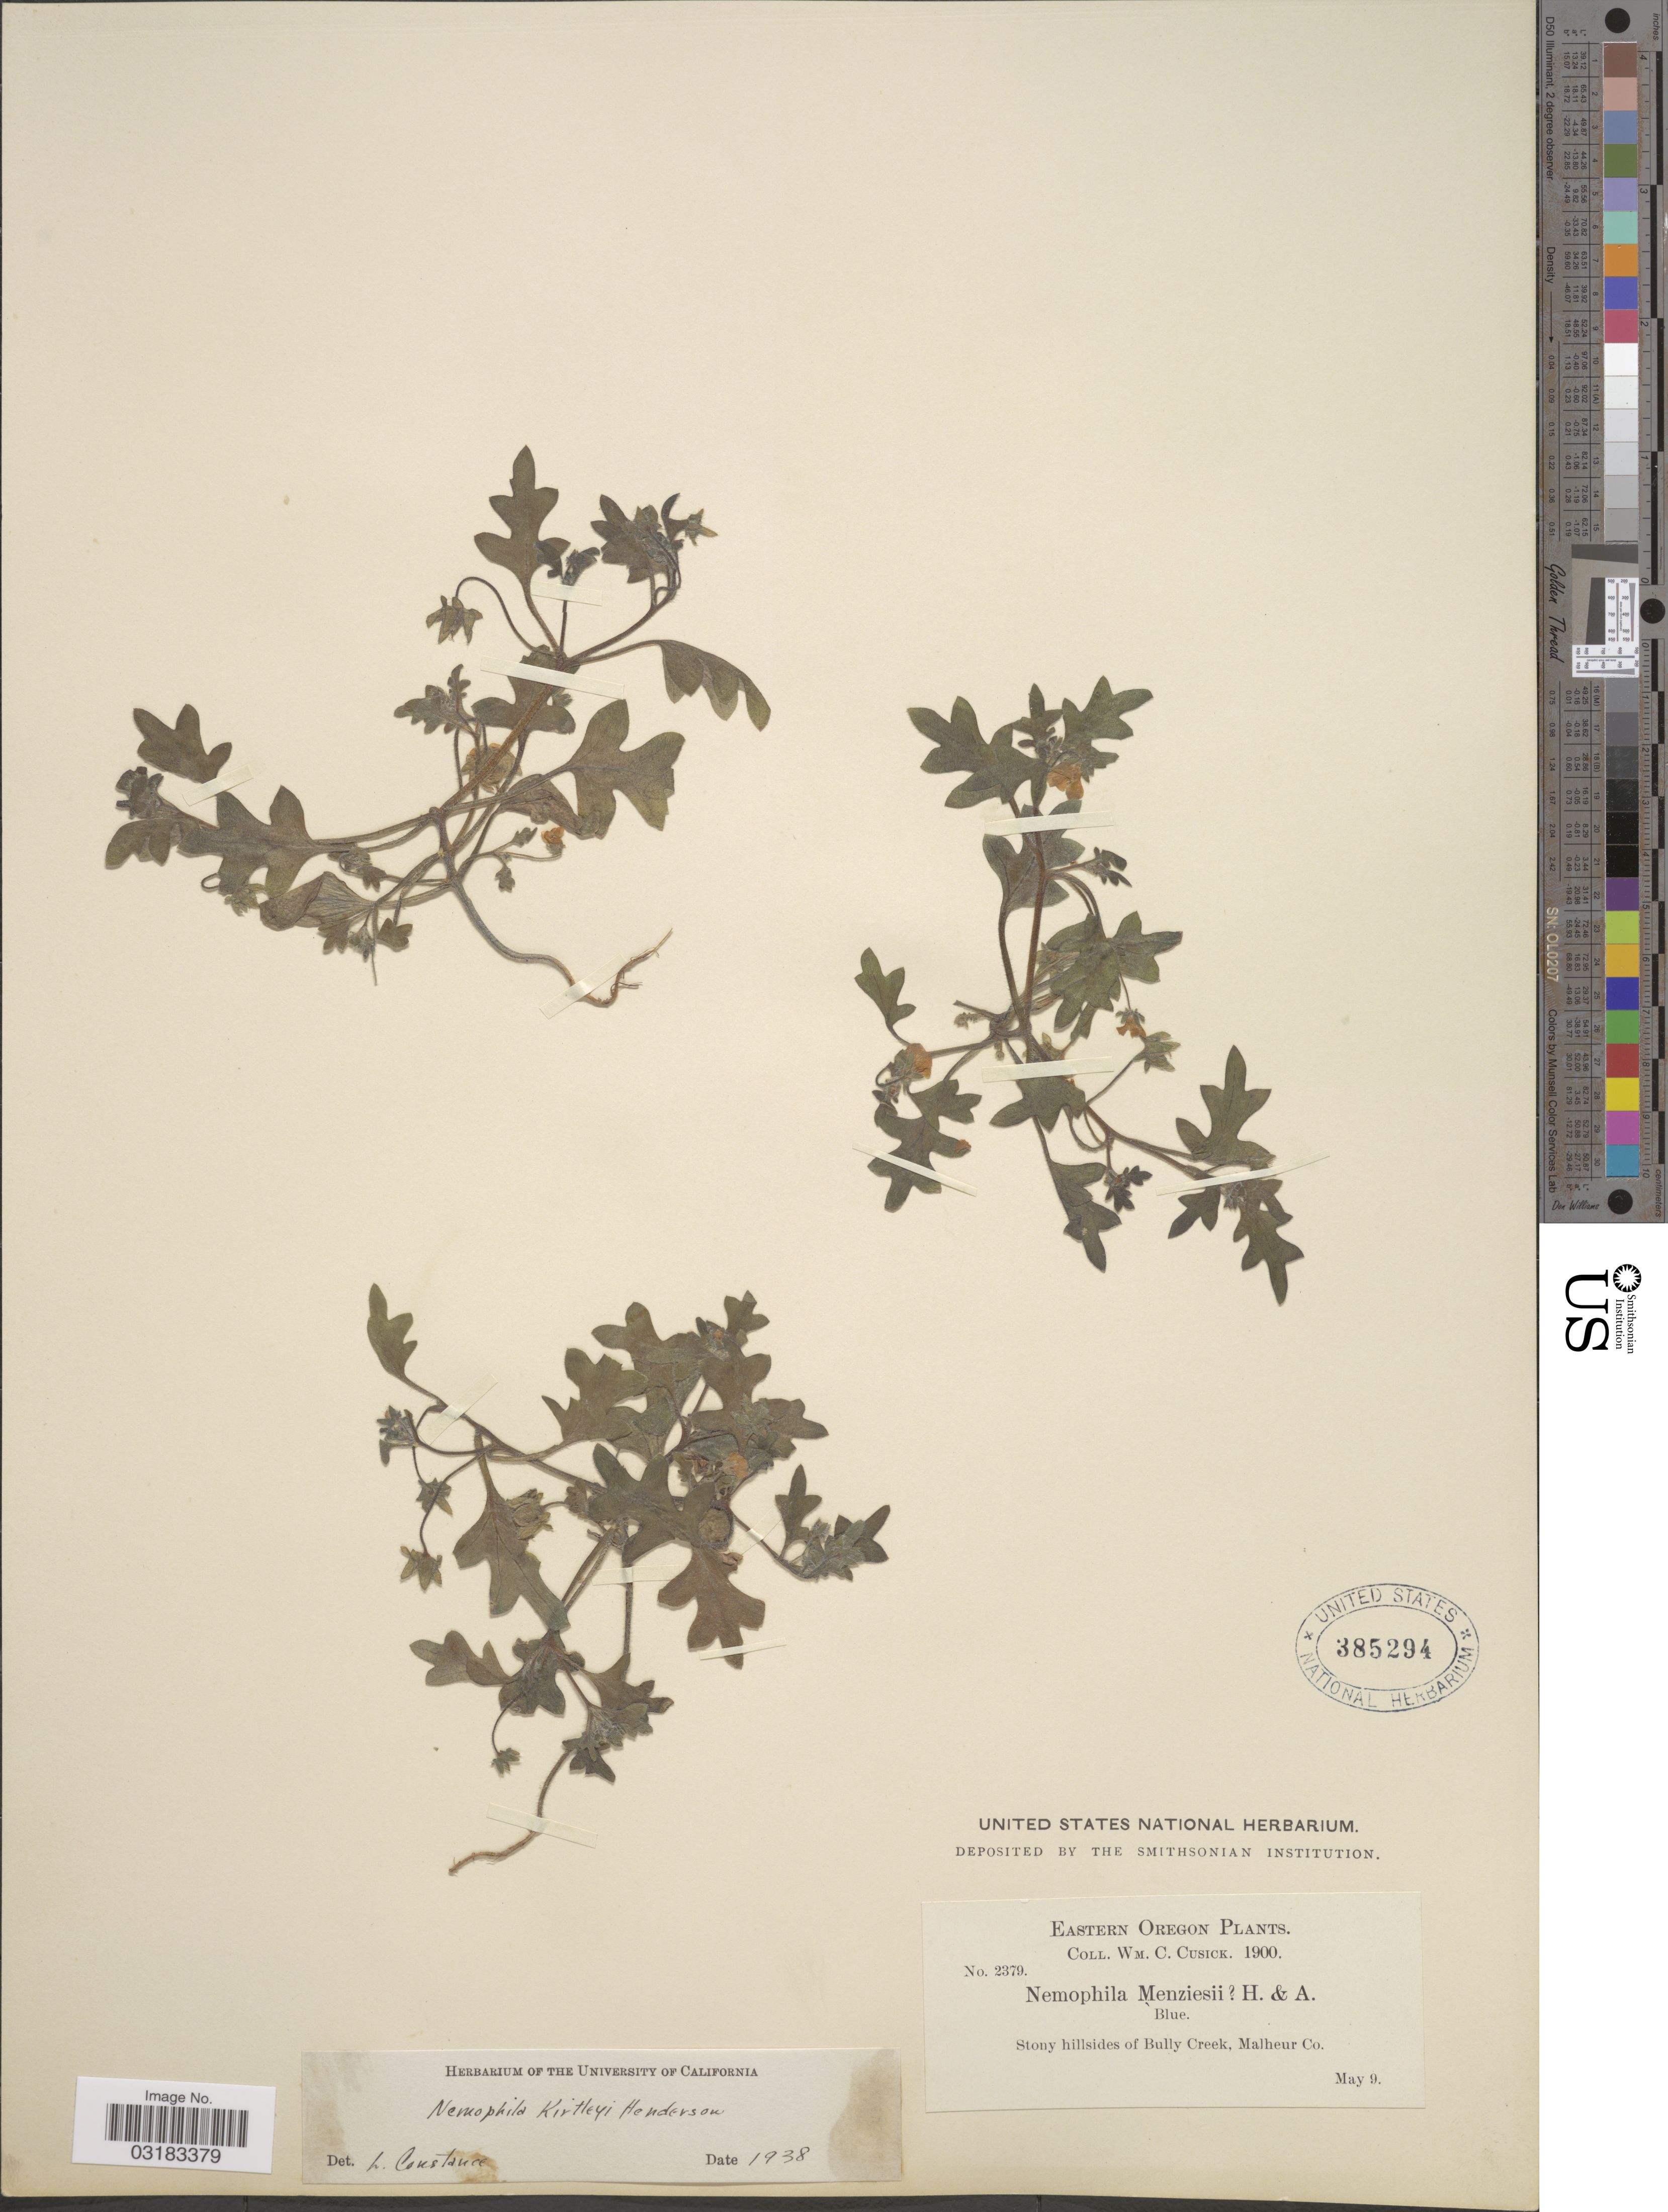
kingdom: Plantae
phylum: Tracheophyta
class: Magnoliopsida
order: Boraginales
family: Hydrophyllaceae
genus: Nemophila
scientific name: Nemophila kirtleyi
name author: L.F. Hend.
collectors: W. C. Cusick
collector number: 2379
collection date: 1900-05-09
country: United States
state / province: Oregon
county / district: Malheur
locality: Eastern Oregon. Stony hillsides of Bully Creek, Malheur Co.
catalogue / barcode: US 385294